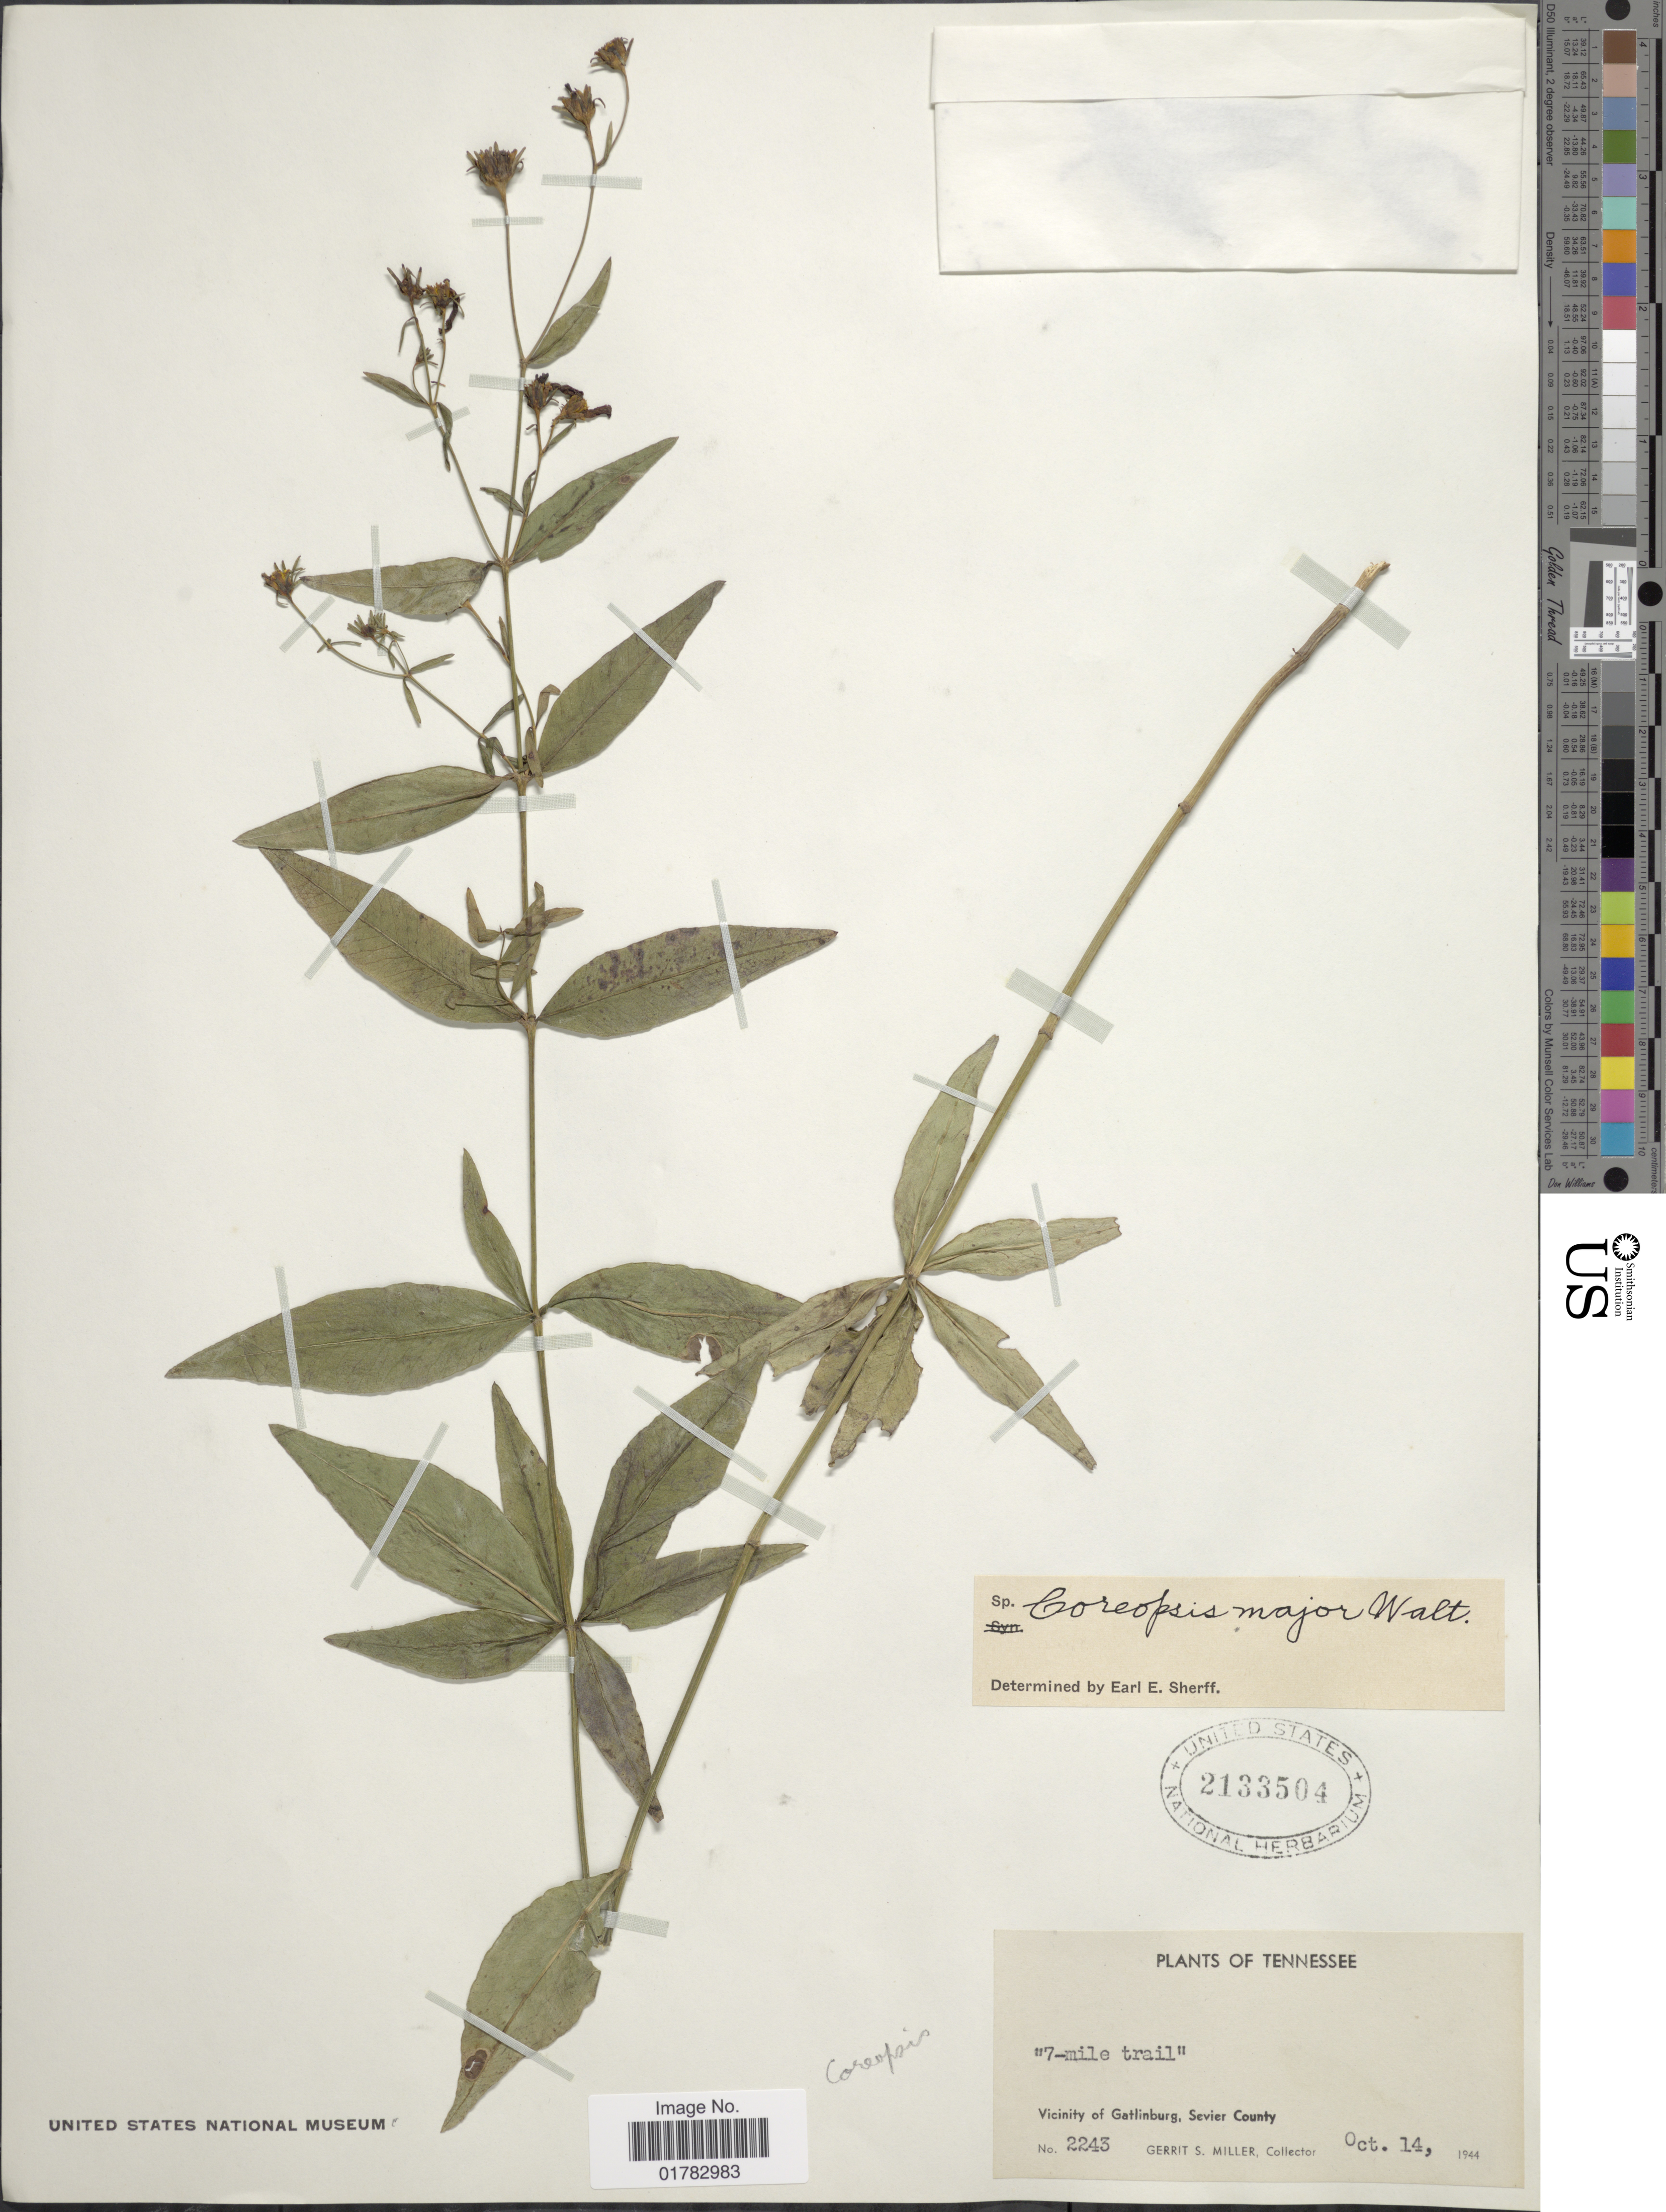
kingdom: Plantae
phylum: Tracheophyta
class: Magnoliopsida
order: Asterales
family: Asteraceae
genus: Coreopsis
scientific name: Coreopsis major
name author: Walter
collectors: G. S. Miller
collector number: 2243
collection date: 1944-10-14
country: United States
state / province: Tennessee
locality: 7-mile trail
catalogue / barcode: US 2133504